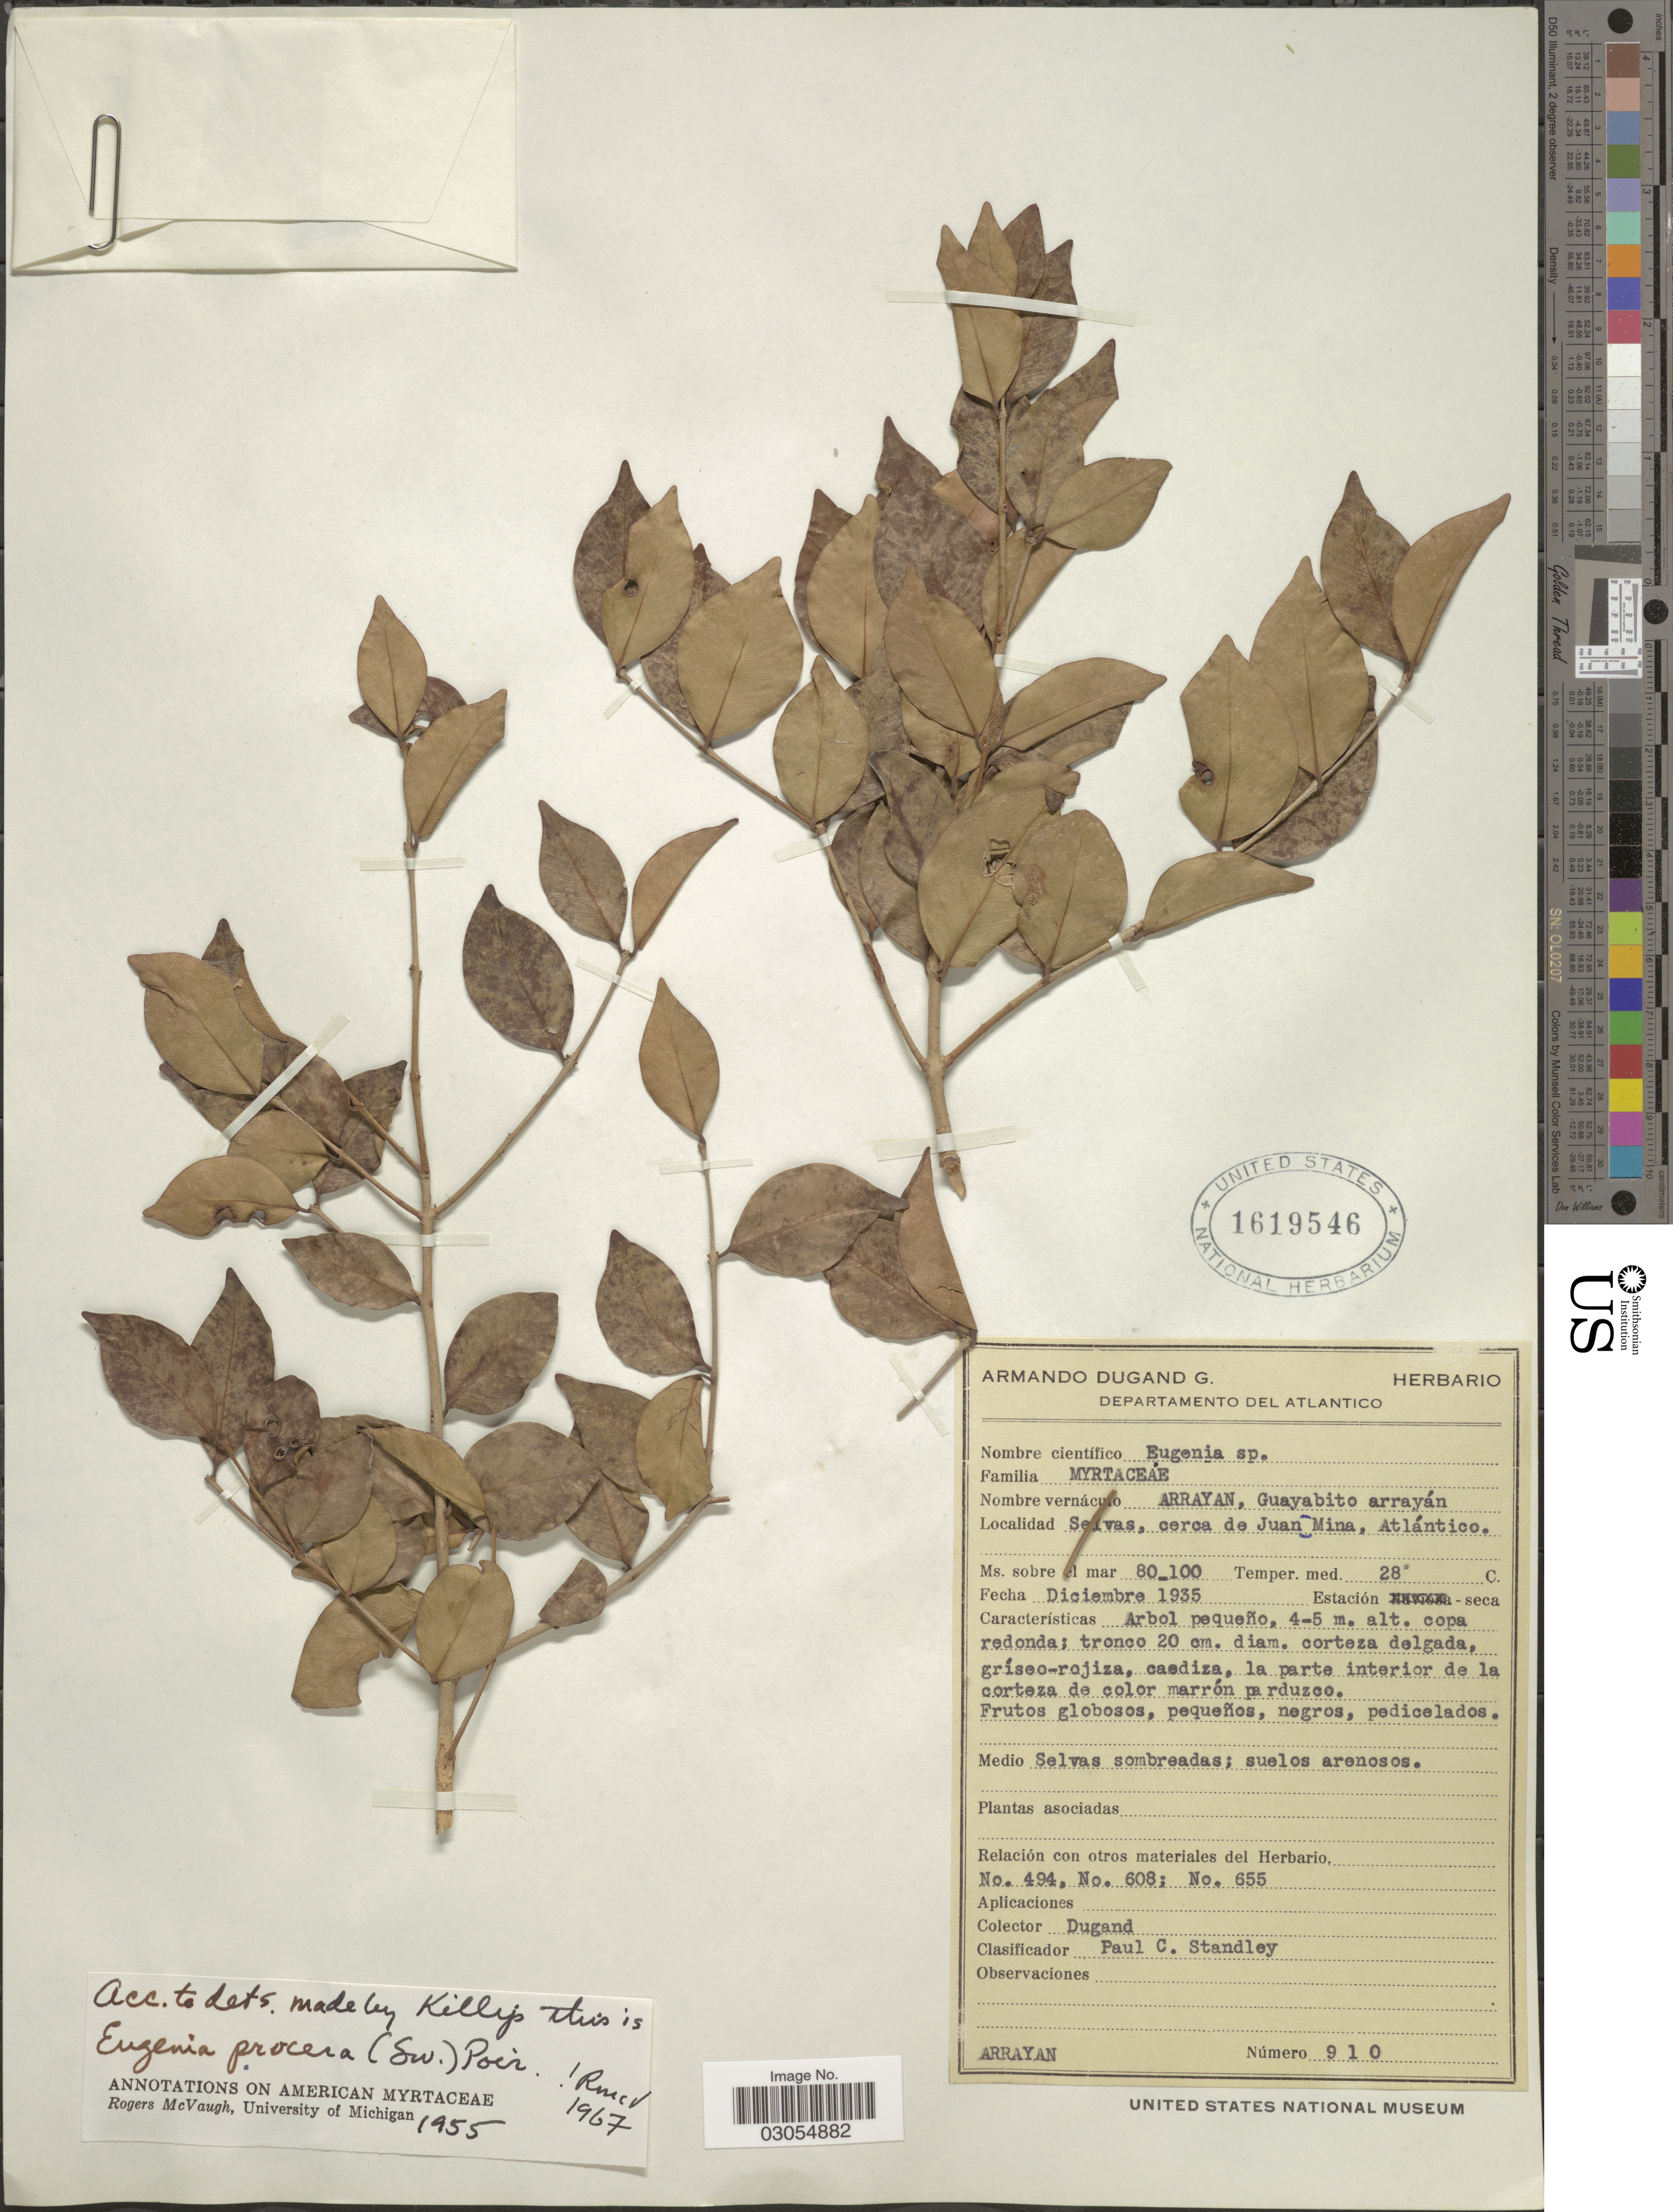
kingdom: Plantae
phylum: Tracheophyta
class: Magnoliopsida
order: Myrtales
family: Myrtaceae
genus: Eugenia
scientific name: Eugenia procera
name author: (Sw.) Poir.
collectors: A. Dugand G.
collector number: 910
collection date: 1935-12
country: Colombia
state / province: Atlántico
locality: Selvas, cerca de Juan Mina.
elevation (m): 80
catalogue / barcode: US 1619546